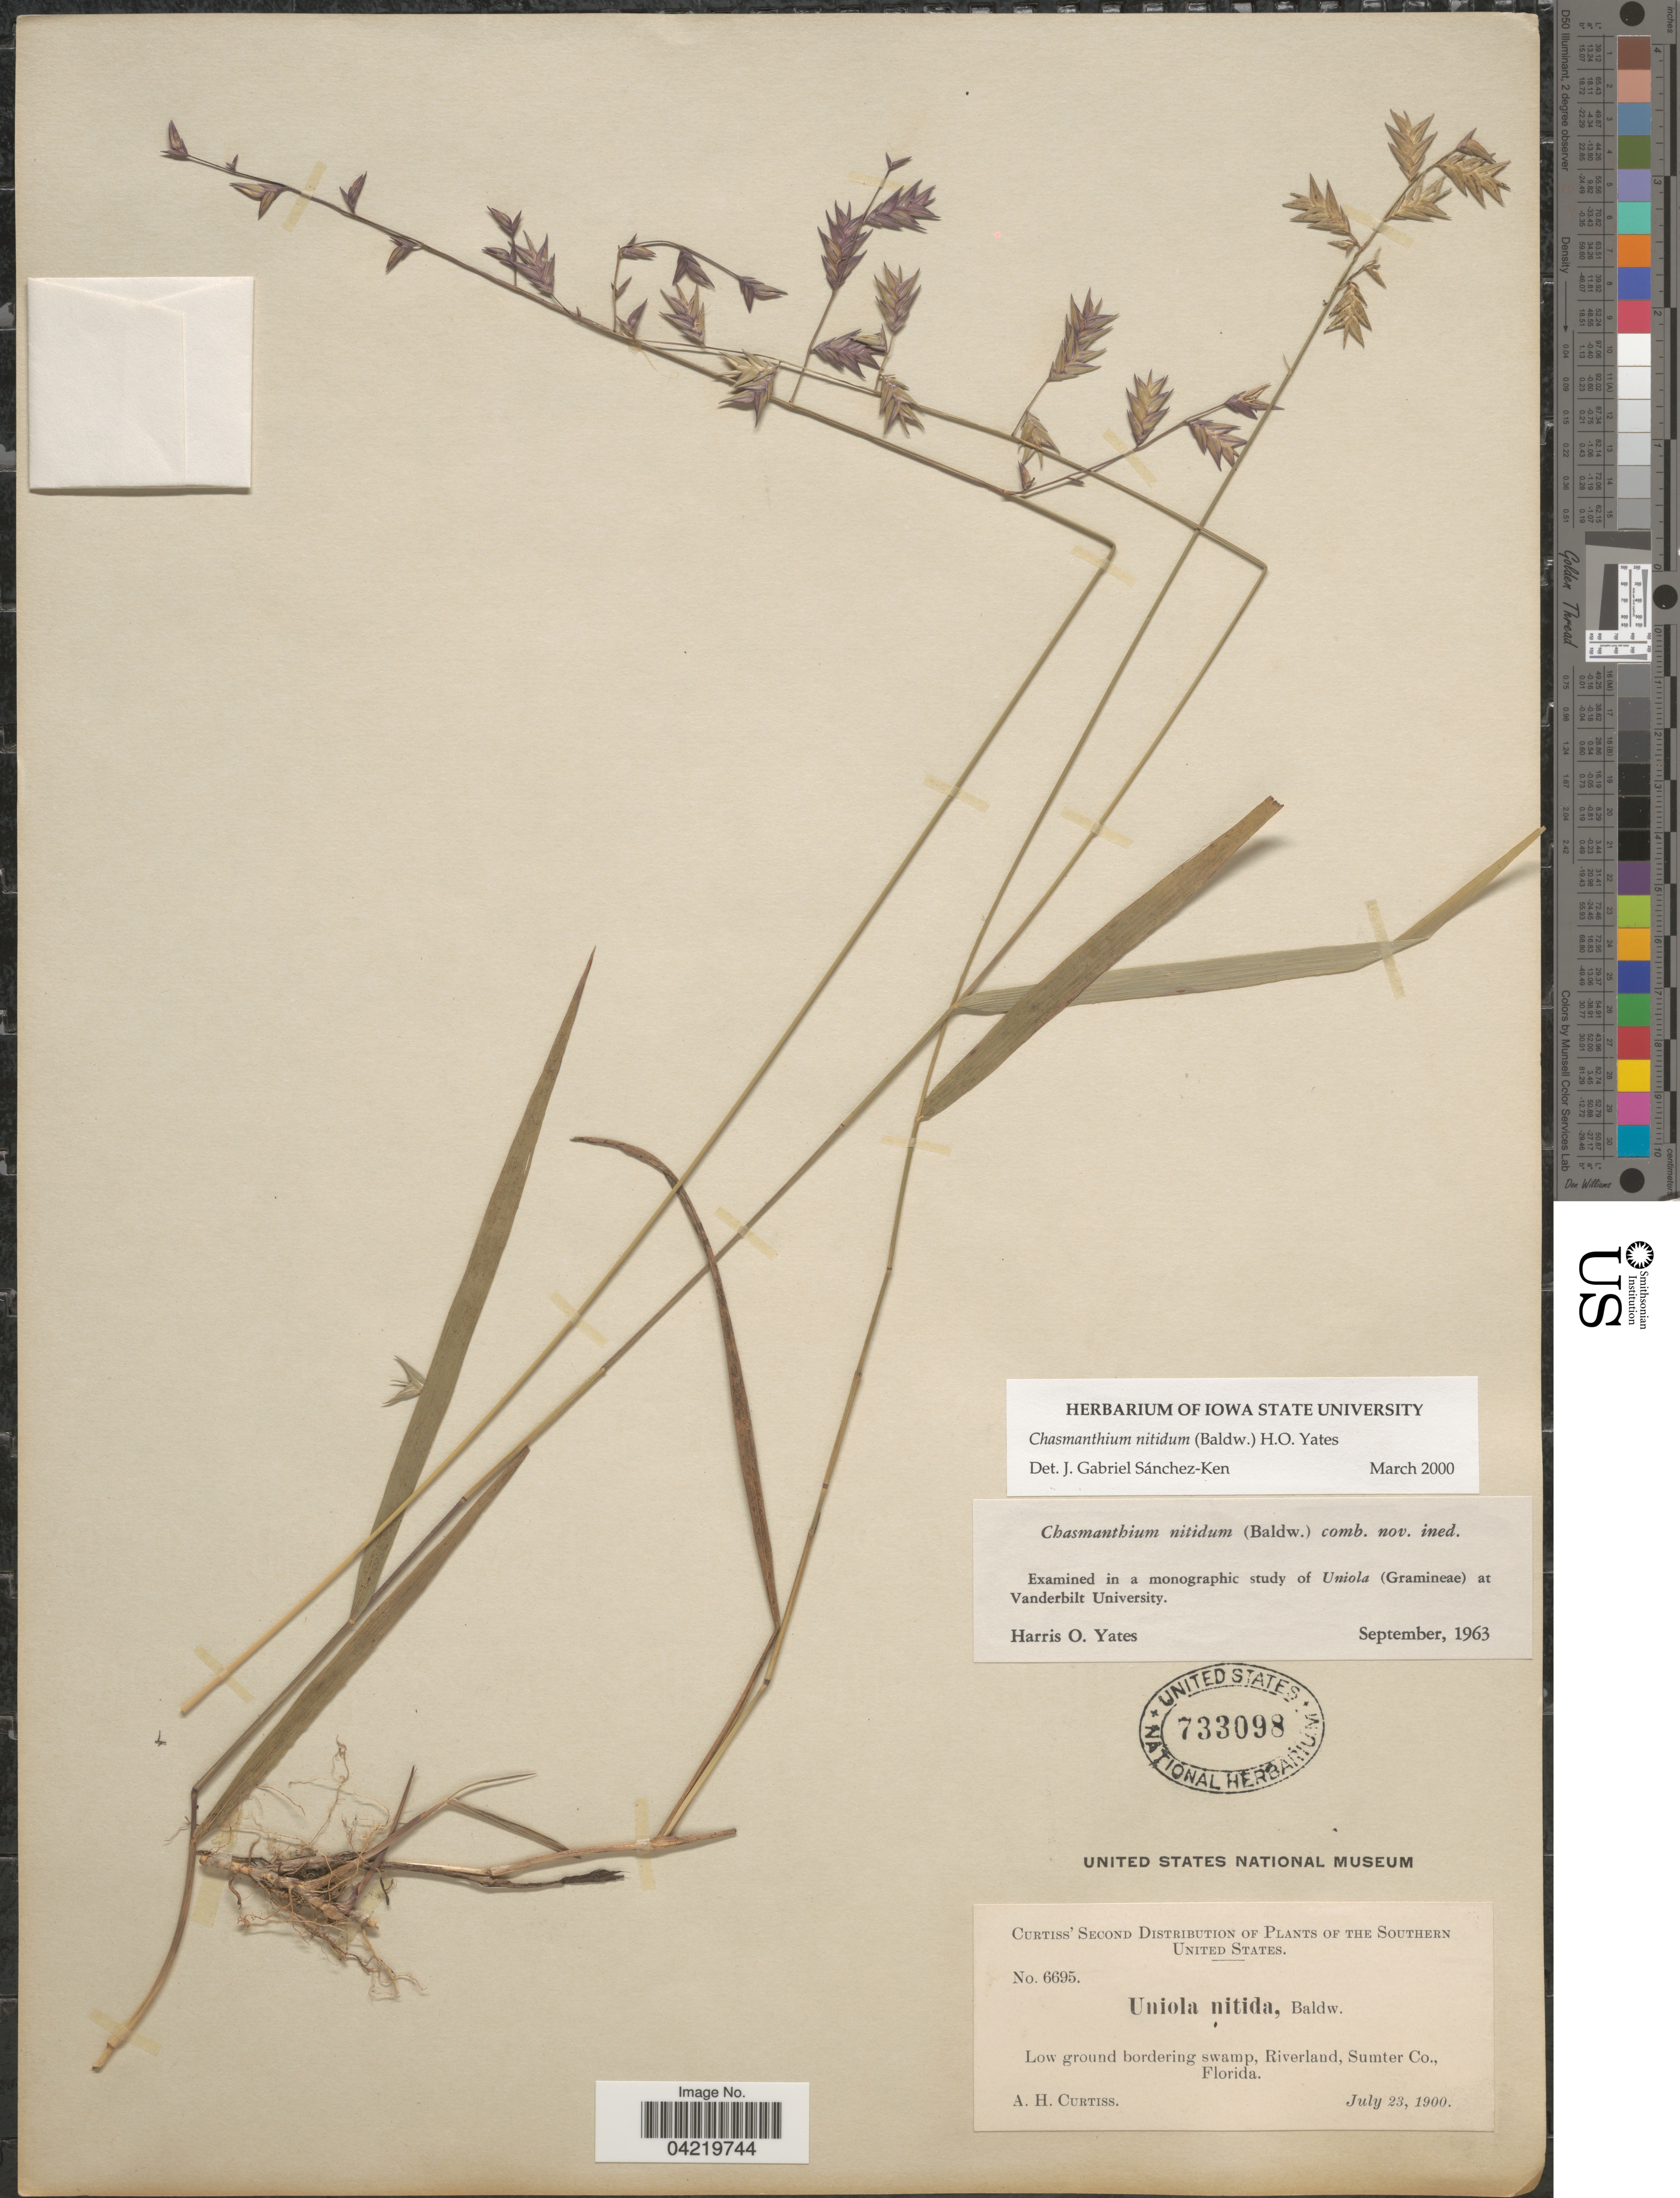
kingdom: Plantae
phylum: Tracheophyta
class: Liliopsida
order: Poales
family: Poaceae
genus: Chasmanthium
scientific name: Chasmanthium nitidum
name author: (Baldwin ex Elliott) H.O. Yates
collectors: A. H. Curtiss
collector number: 6695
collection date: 1900-07-23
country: United States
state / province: Florida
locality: The Southern United States. Low ground bordering swamp, Riverland, Sumter Co.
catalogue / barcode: US 733098